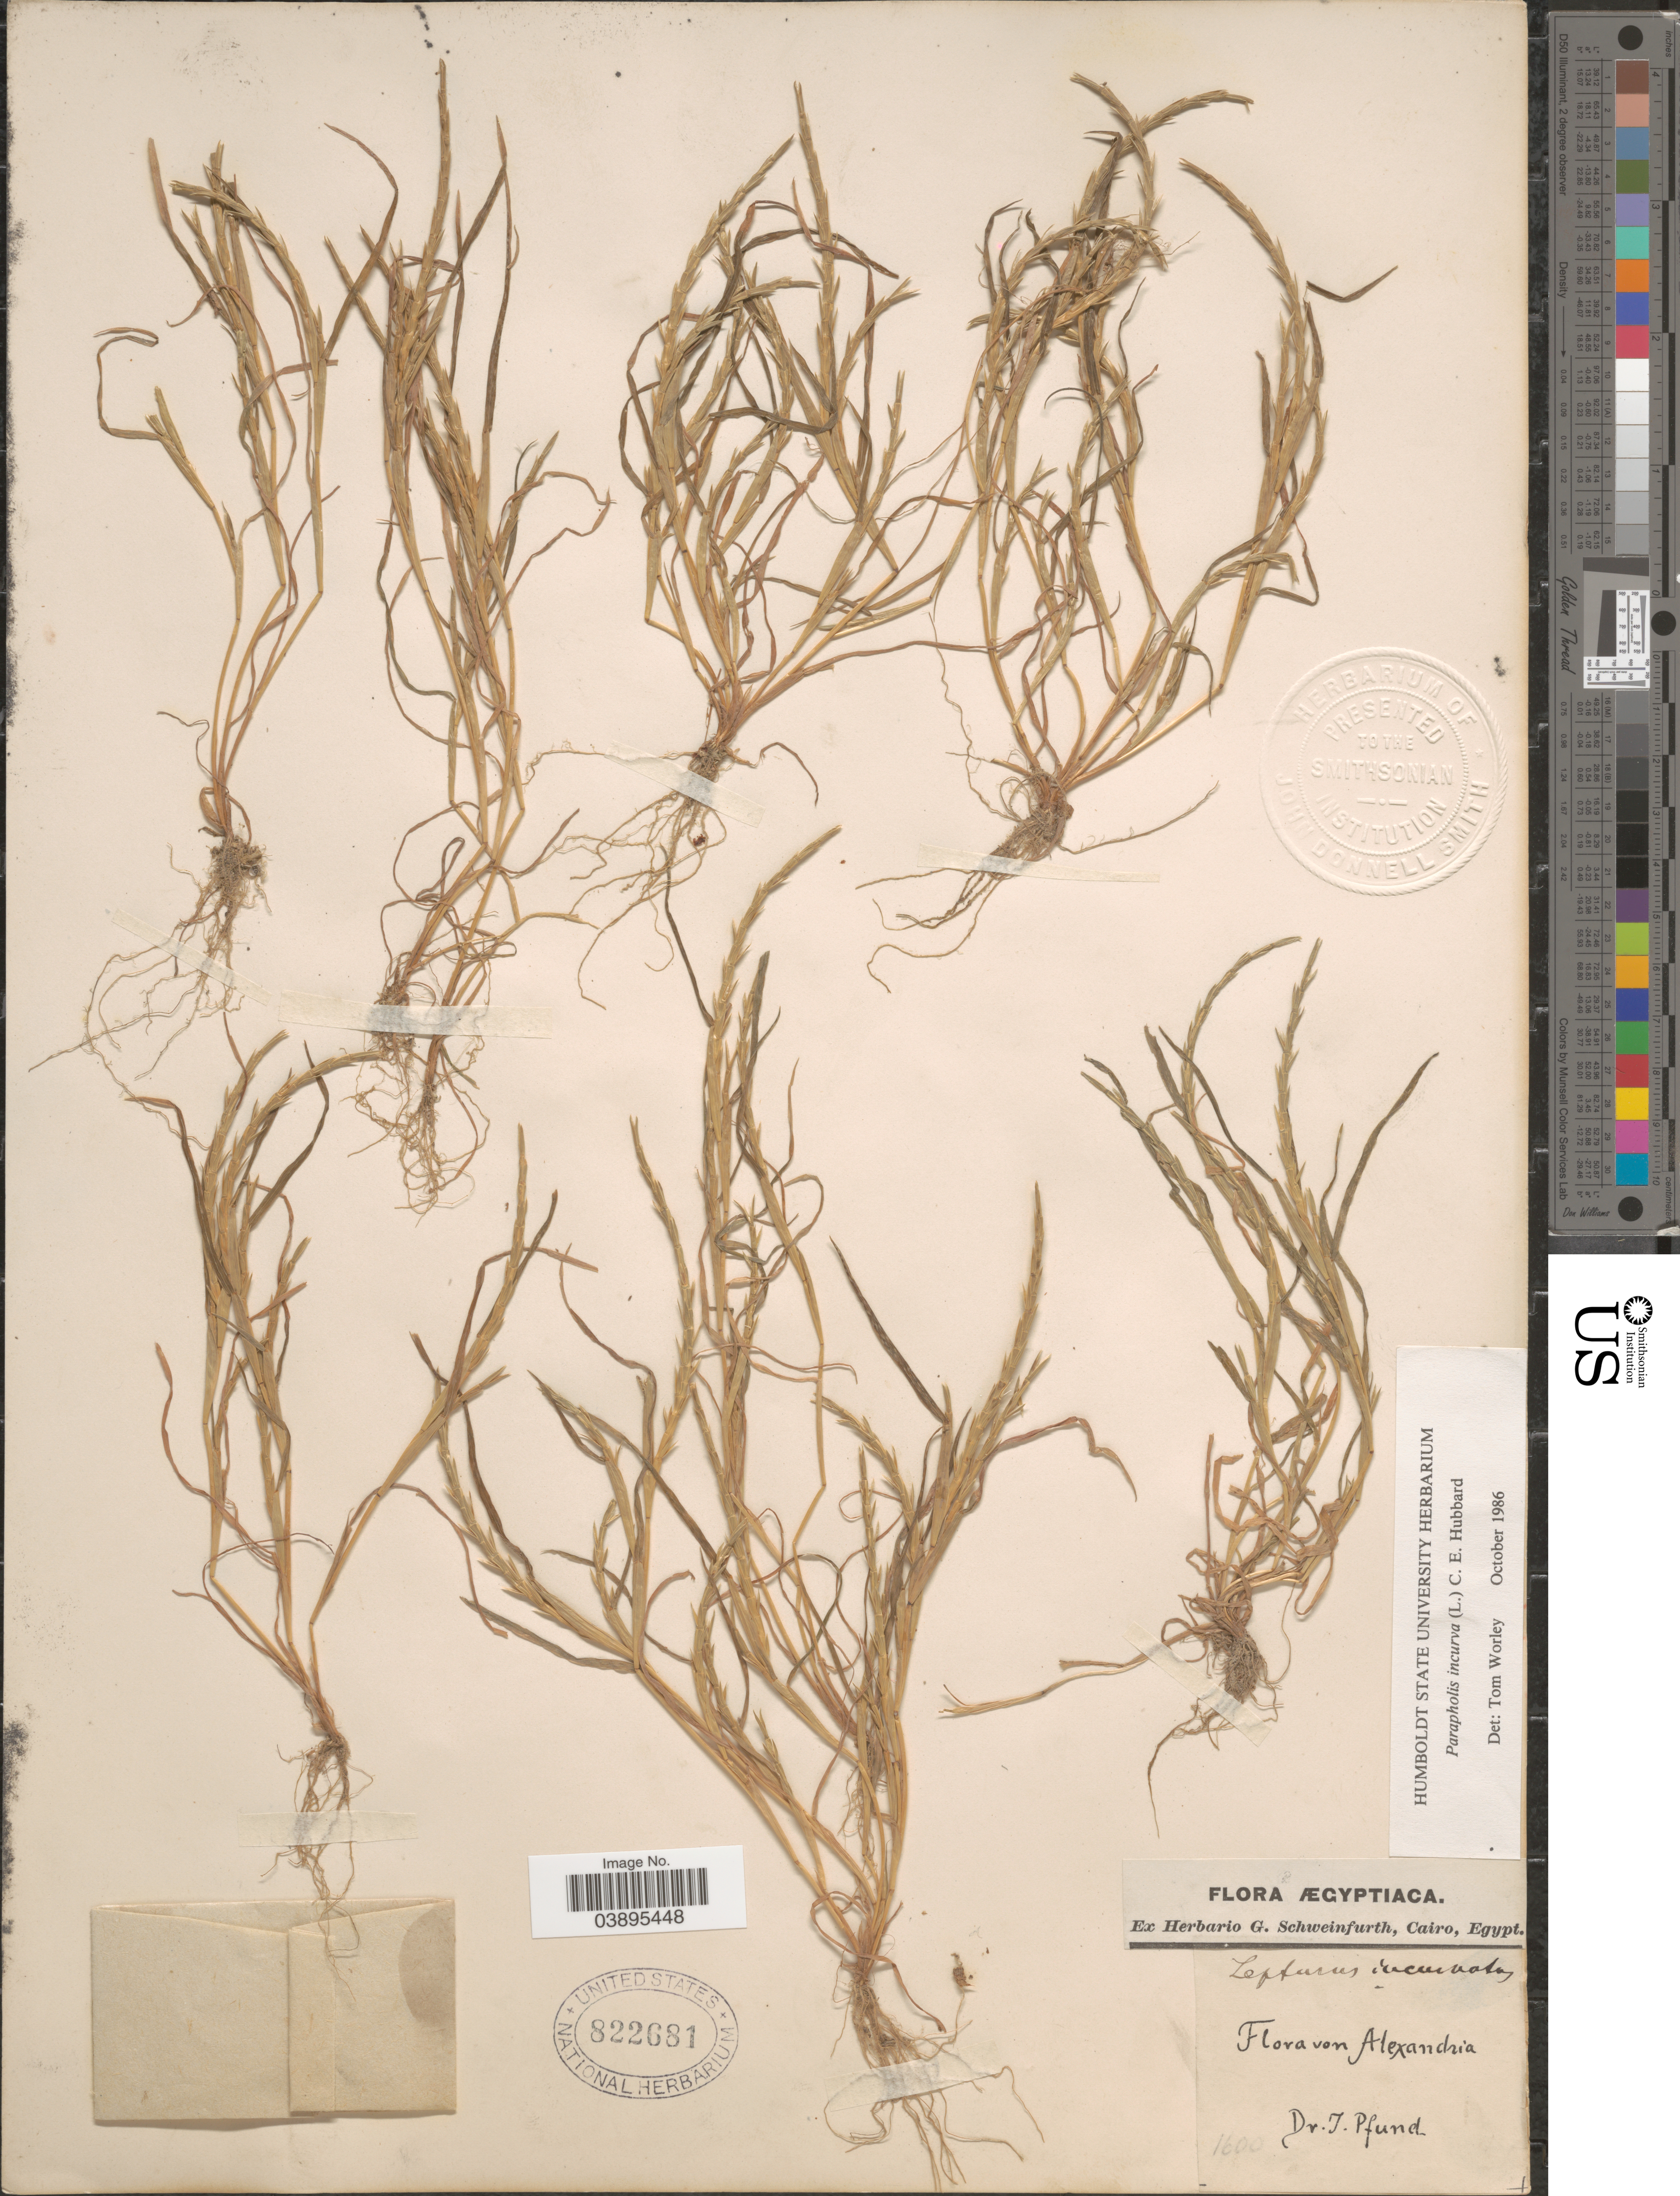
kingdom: Plantae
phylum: Tracheophyta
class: Liliopsida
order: Poales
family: Poaceae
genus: Parapholis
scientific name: Parapholis incurva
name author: (L.) C.E. Hubb.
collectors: J. Pfund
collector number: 1600*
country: Egypt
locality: Ægyptiaca. Alexandria.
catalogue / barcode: US 822681